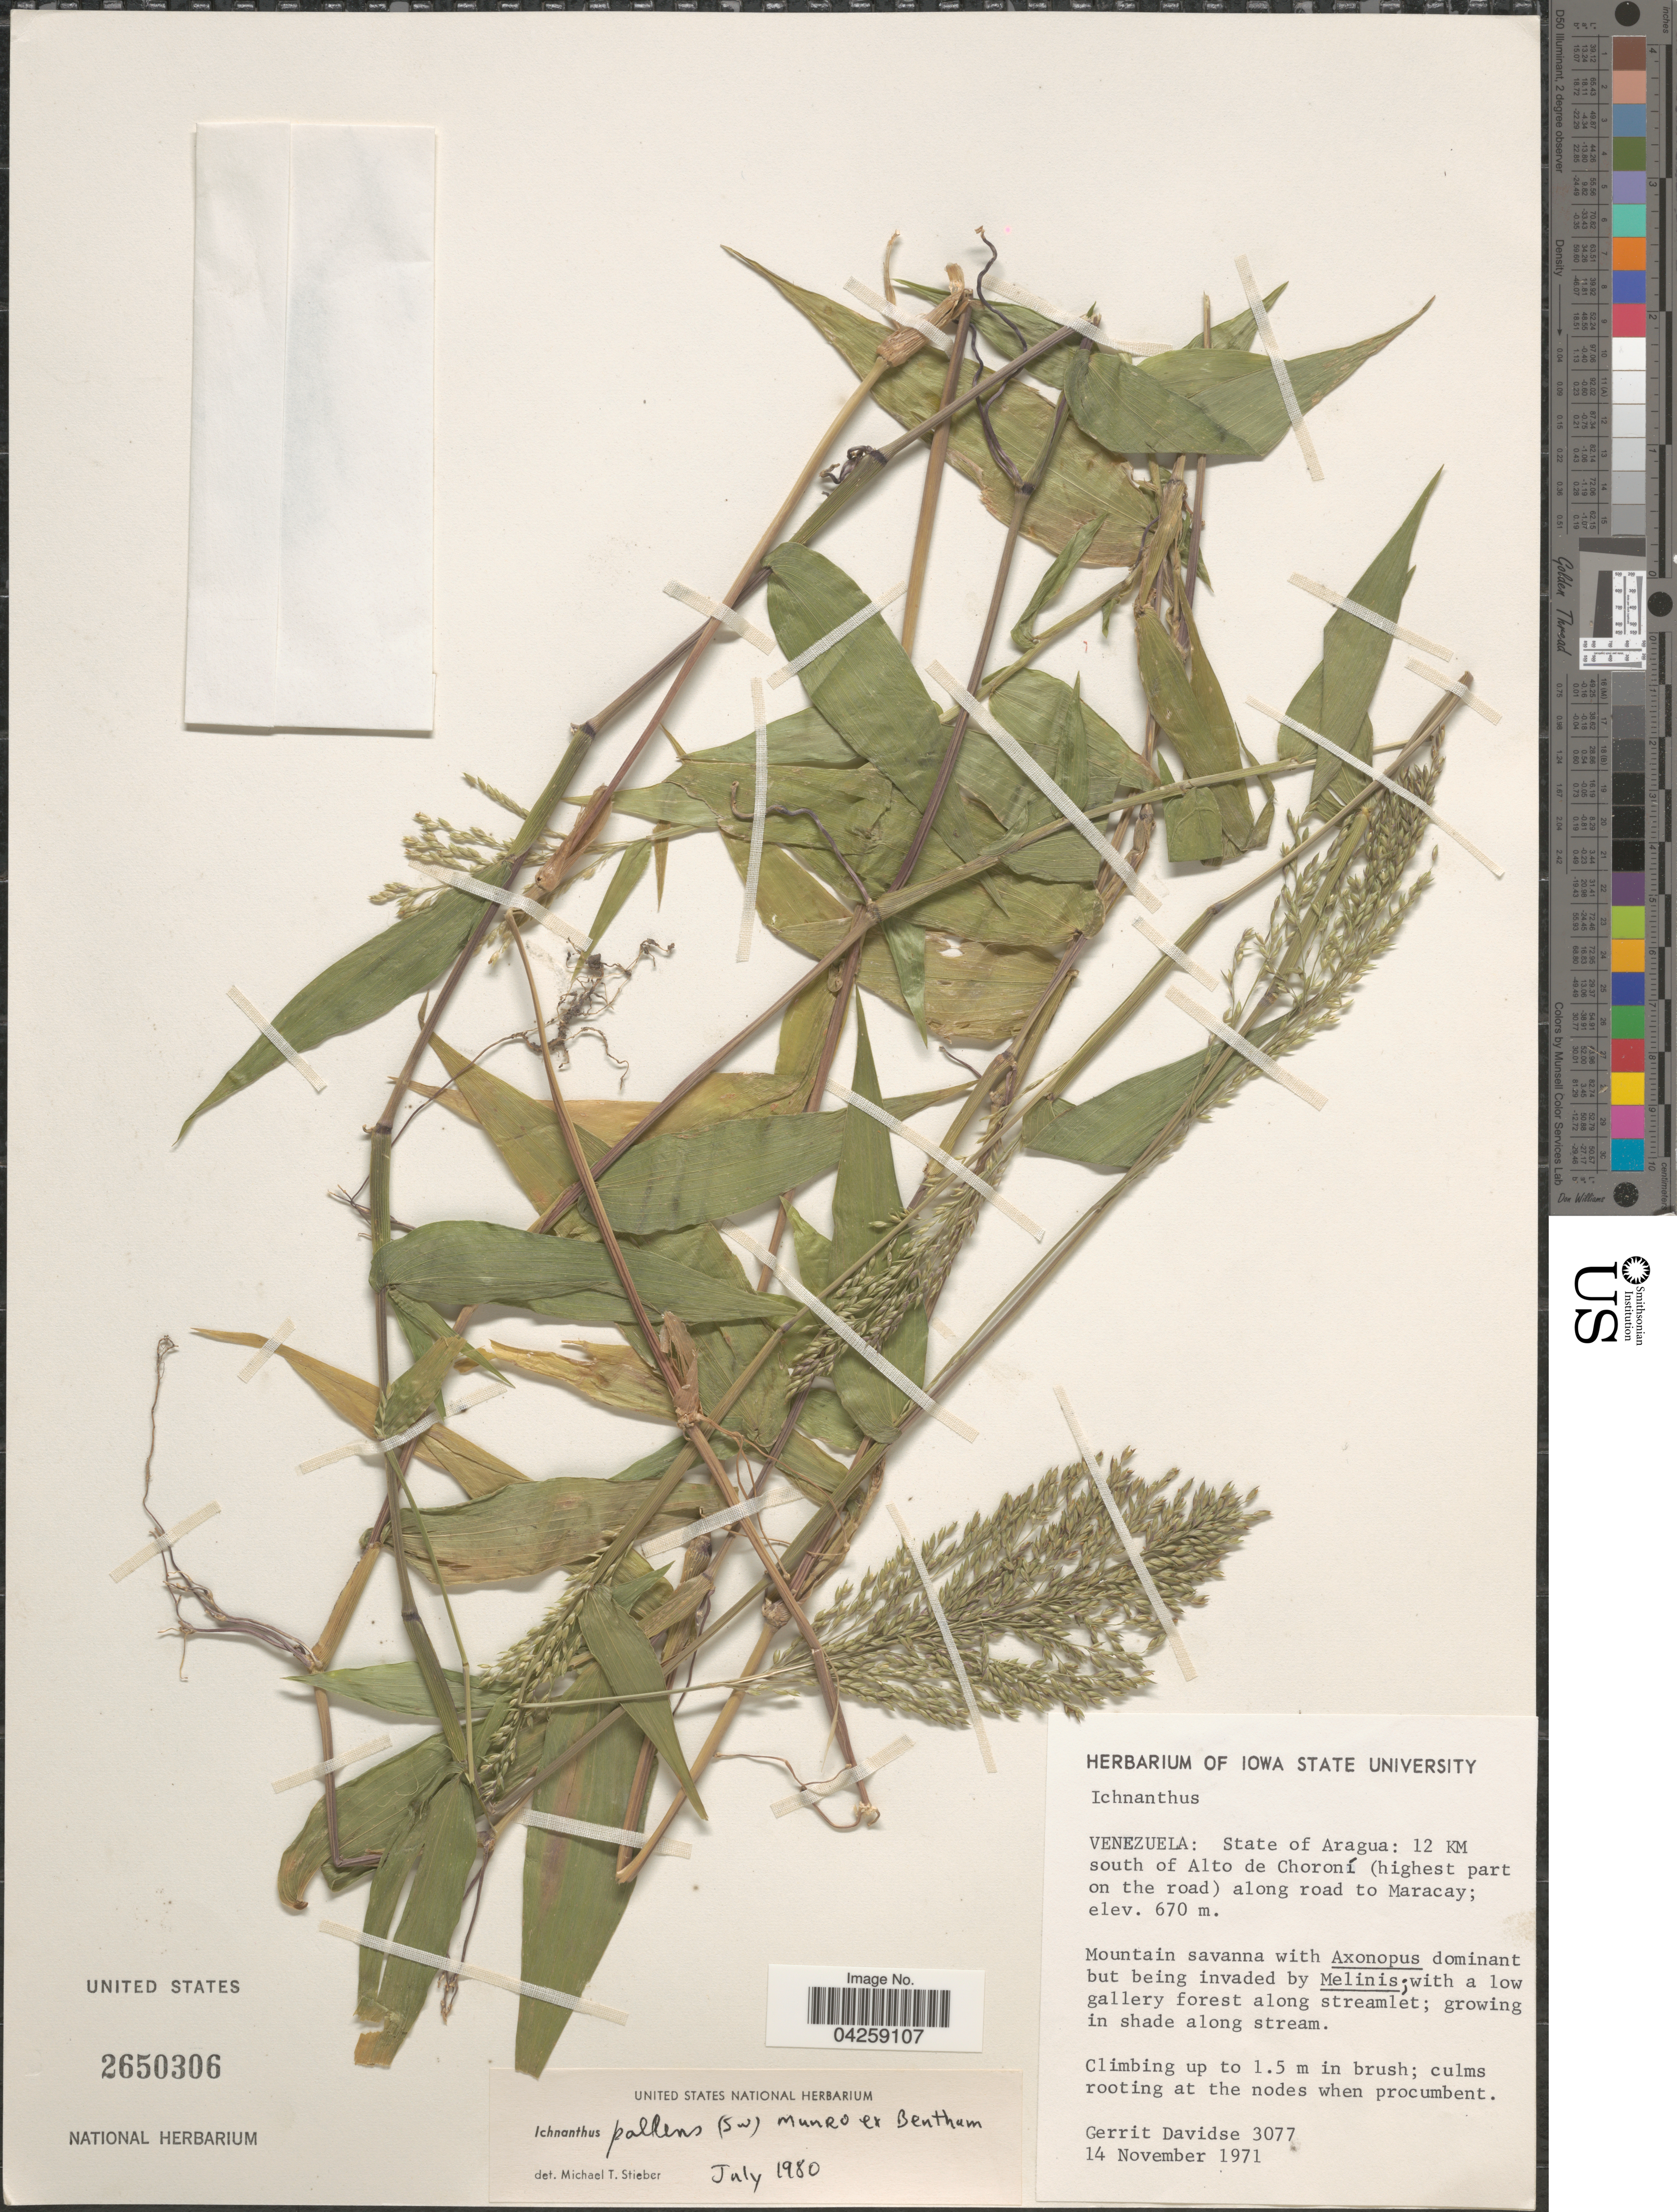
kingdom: Plantae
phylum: Tracheophyta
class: Liliopsida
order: Poales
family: Poaceae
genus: Ichnanthus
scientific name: Ichnanthus pallens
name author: (Sw.) Munro ex Benth.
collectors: G. Davidse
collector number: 3077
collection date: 1971-11-14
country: Venezuela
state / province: Aragua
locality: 12 KM south of Alto de Choroní (highest part on the road) along road to Maracay.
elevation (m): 670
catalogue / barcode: US 2650306